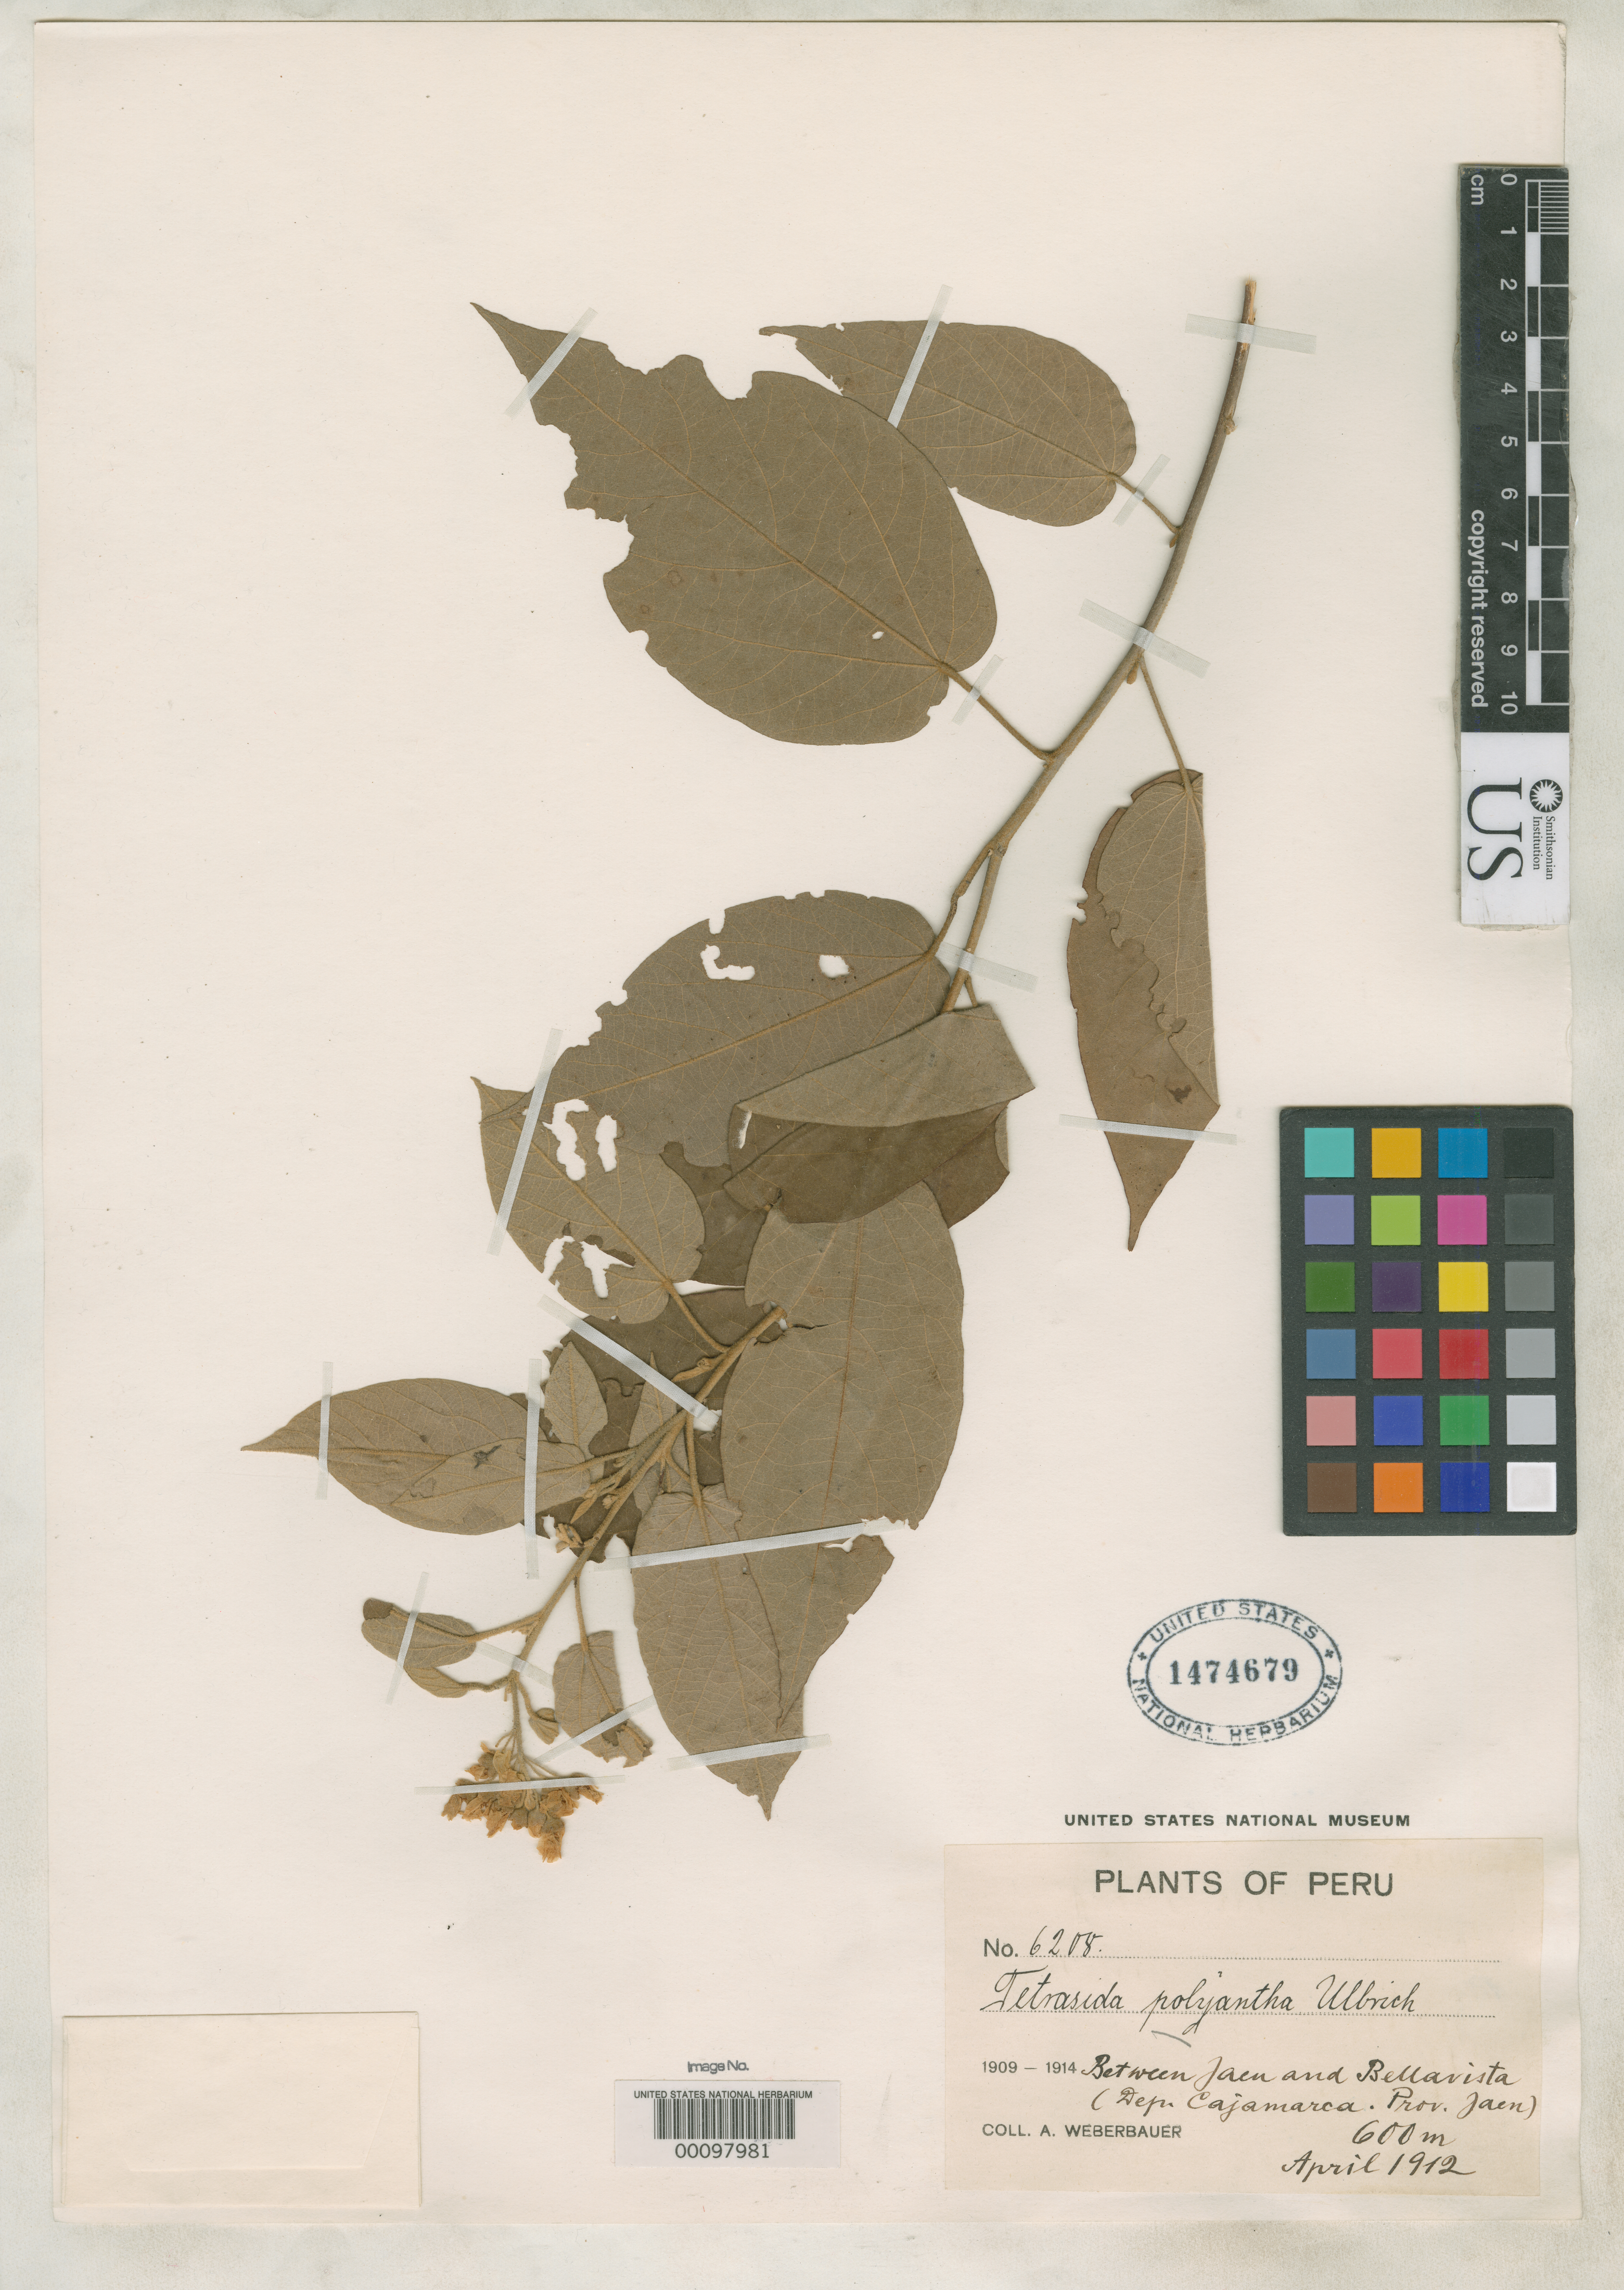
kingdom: Plantae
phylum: Tracheophyta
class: Magnoliopsida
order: Malvales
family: Malvaceae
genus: Tetrasida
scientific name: Tetrasida polyantha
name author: Ulbr.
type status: Isotype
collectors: A. Weberbauer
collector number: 6208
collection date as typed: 29 Apr 1912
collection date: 1912-04-29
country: Peru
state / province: Cajamarca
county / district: Jaén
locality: Tal des Maranon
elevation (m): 600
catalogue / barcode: US 1474679